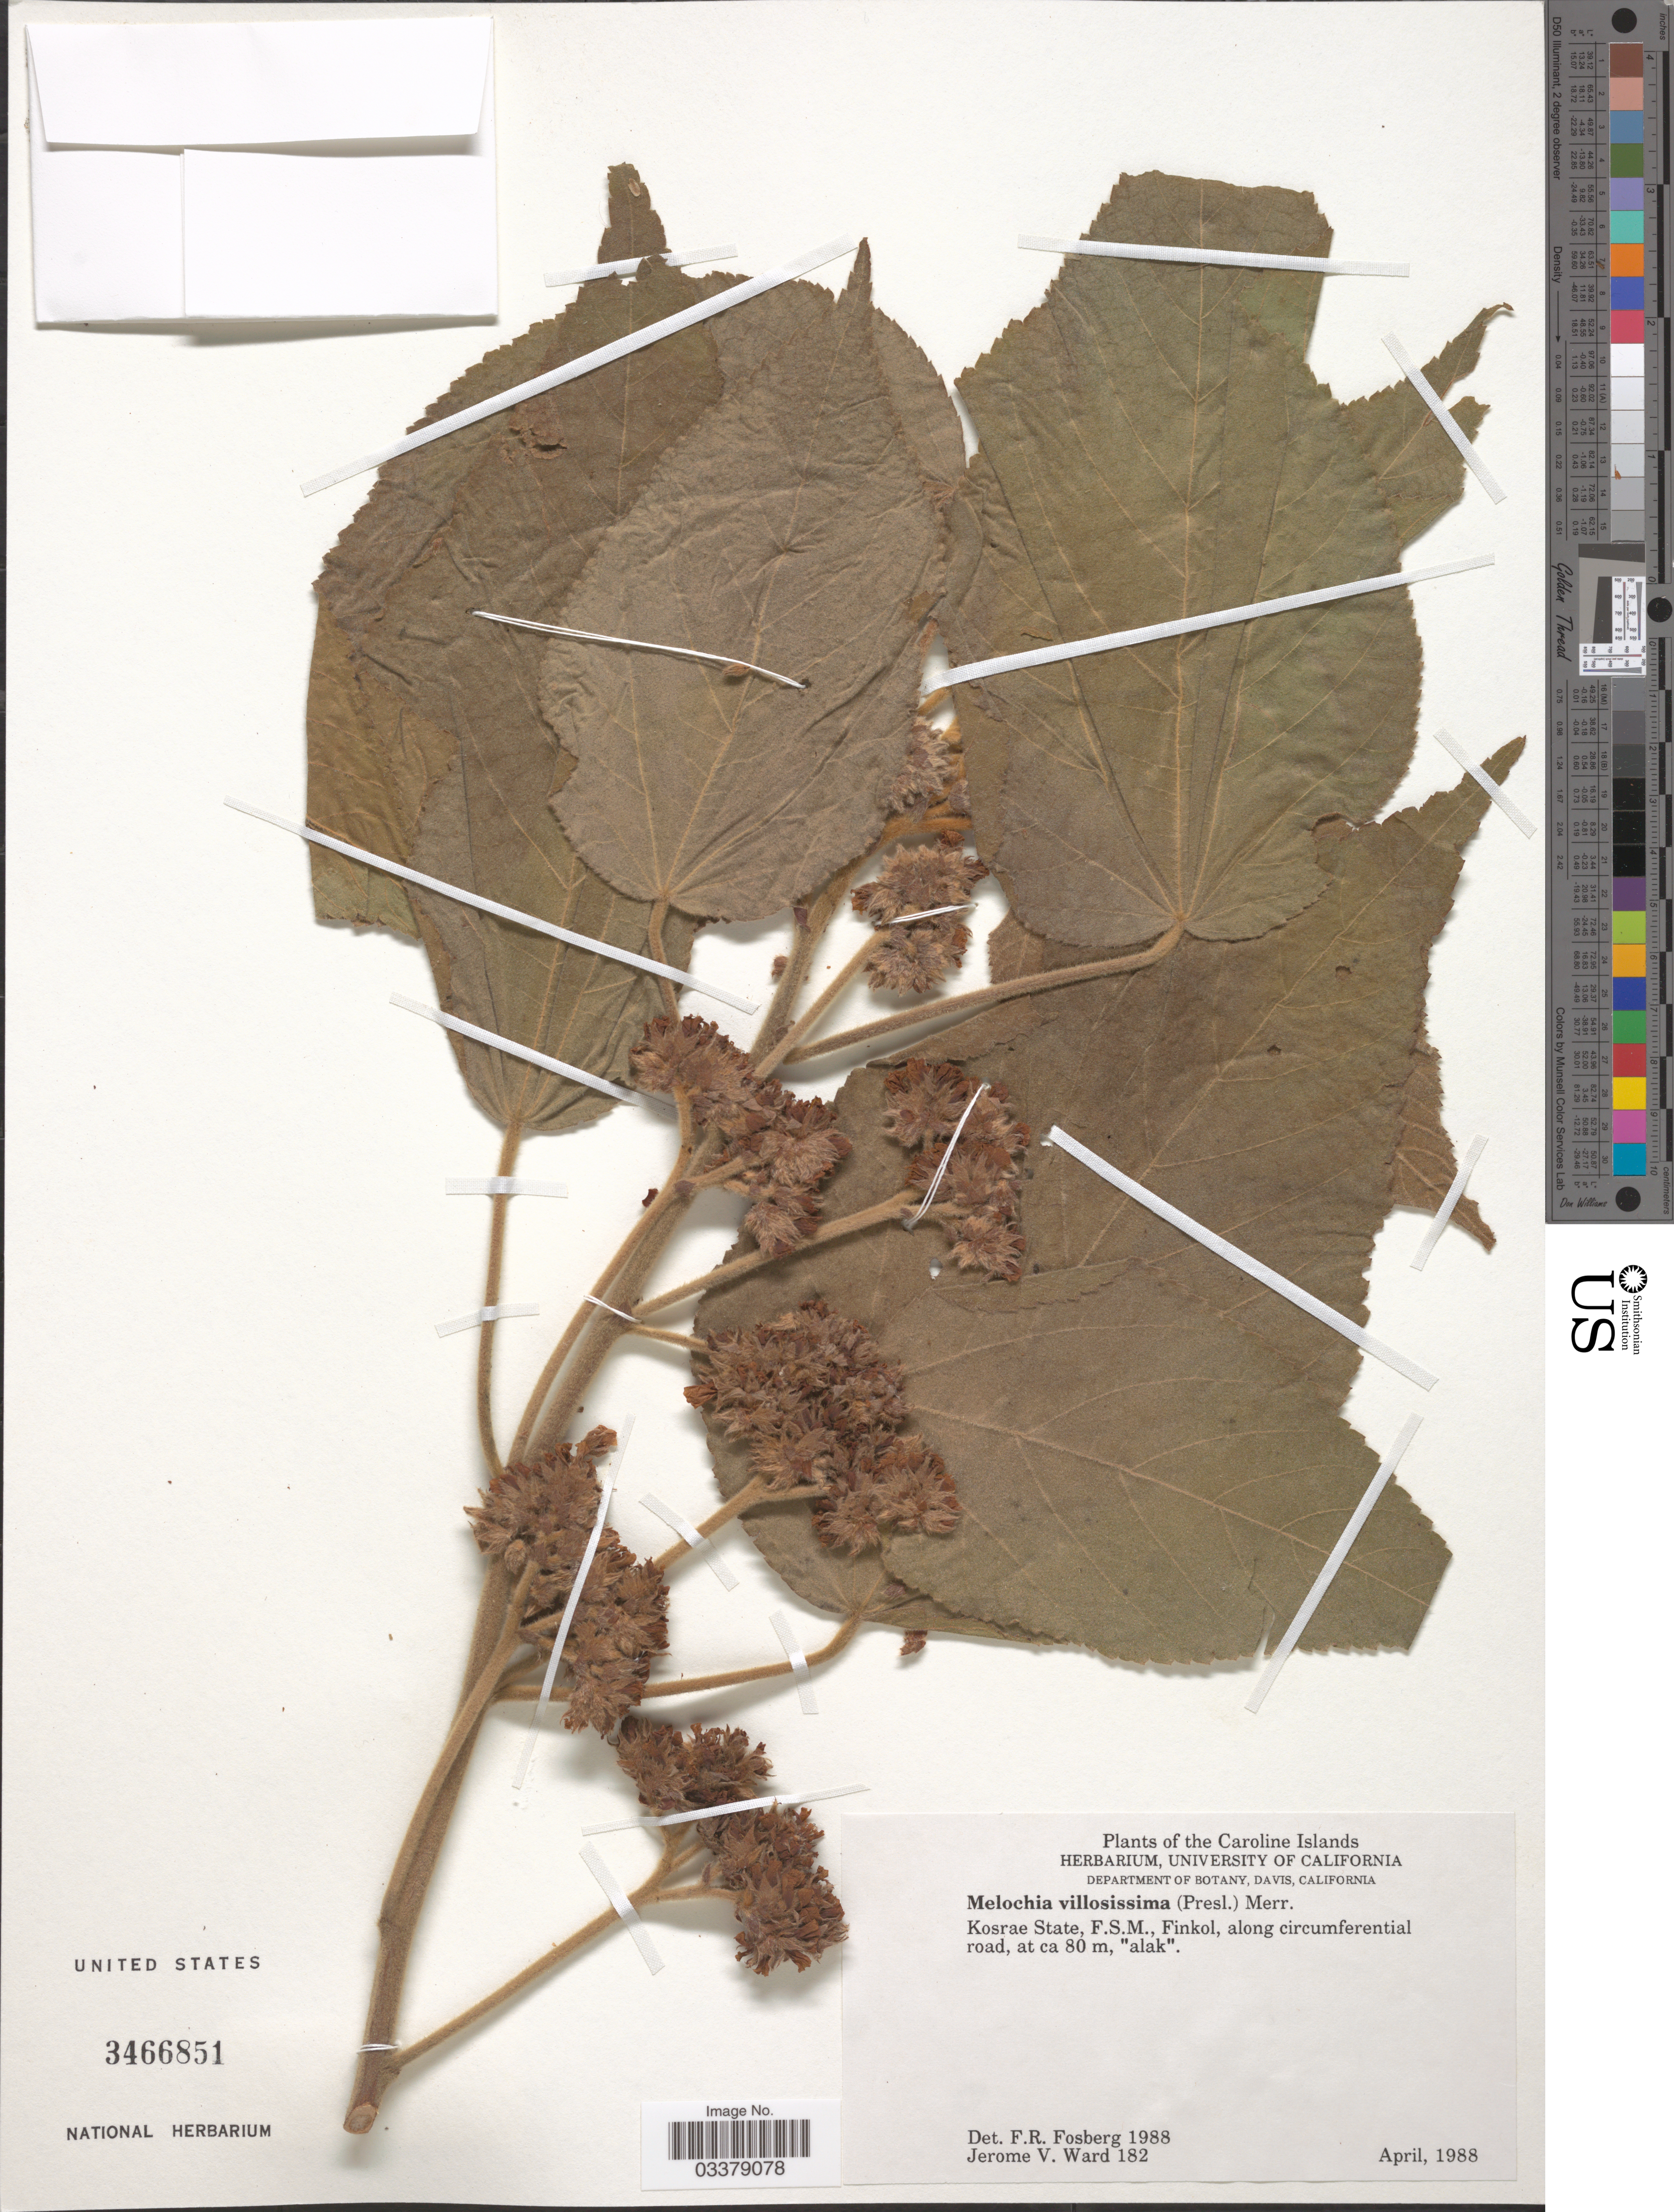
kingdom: Plantae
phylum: Tracheophyta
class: Magnoliopsida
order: Malvales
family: Malvaceae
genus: Melochia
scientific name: Melochia villosissima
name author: (C. Presl) Merr.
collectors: J. V. Ward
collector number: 182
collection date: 1988-04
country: Micronesia, Federated States of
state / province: Kosrae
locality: The Caroline Islands. F.S.M., Finkol, along circumferential road.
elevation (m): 80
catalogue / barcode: US 3466851